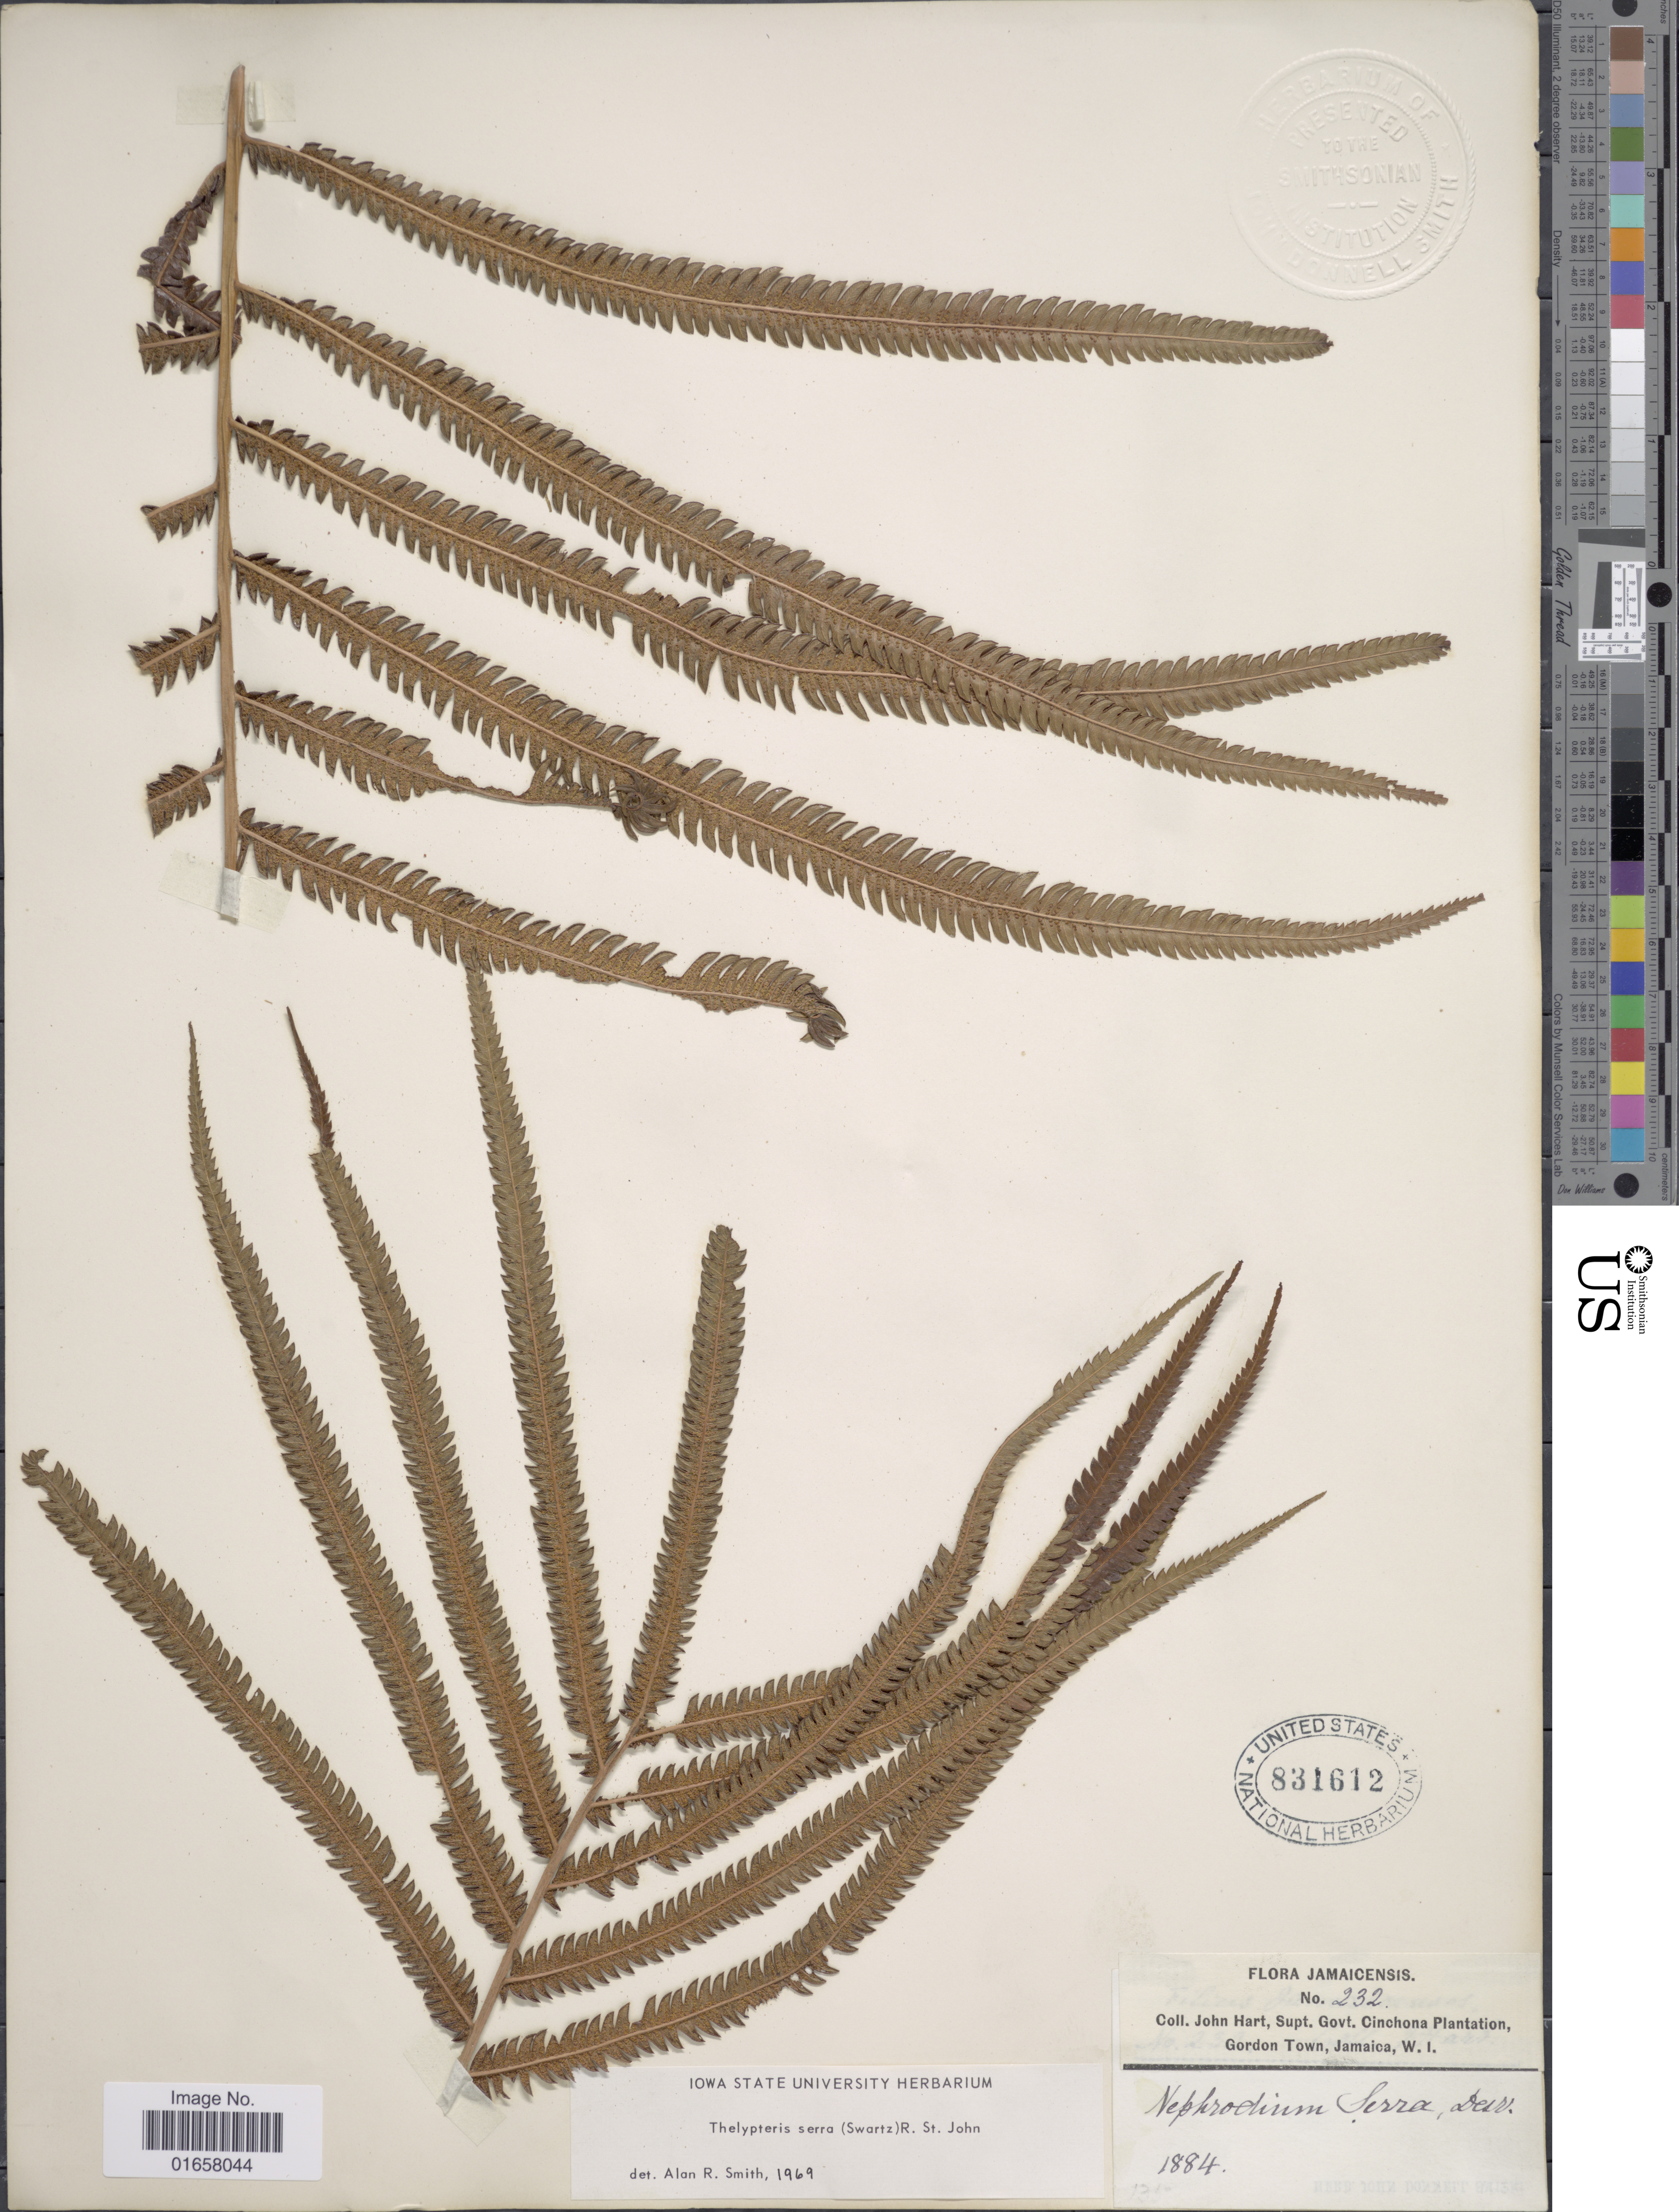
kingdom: Plantae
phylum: Tracheophyta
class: Polypodiopsida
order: Polypodiales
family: Thelypteridaceae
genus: Christella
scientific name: Christella serra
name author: (Sw.) Holttum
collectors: J. H. Hart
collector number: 232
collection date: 1884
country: Jamaica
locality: Jamaica.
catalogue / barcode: US 831612